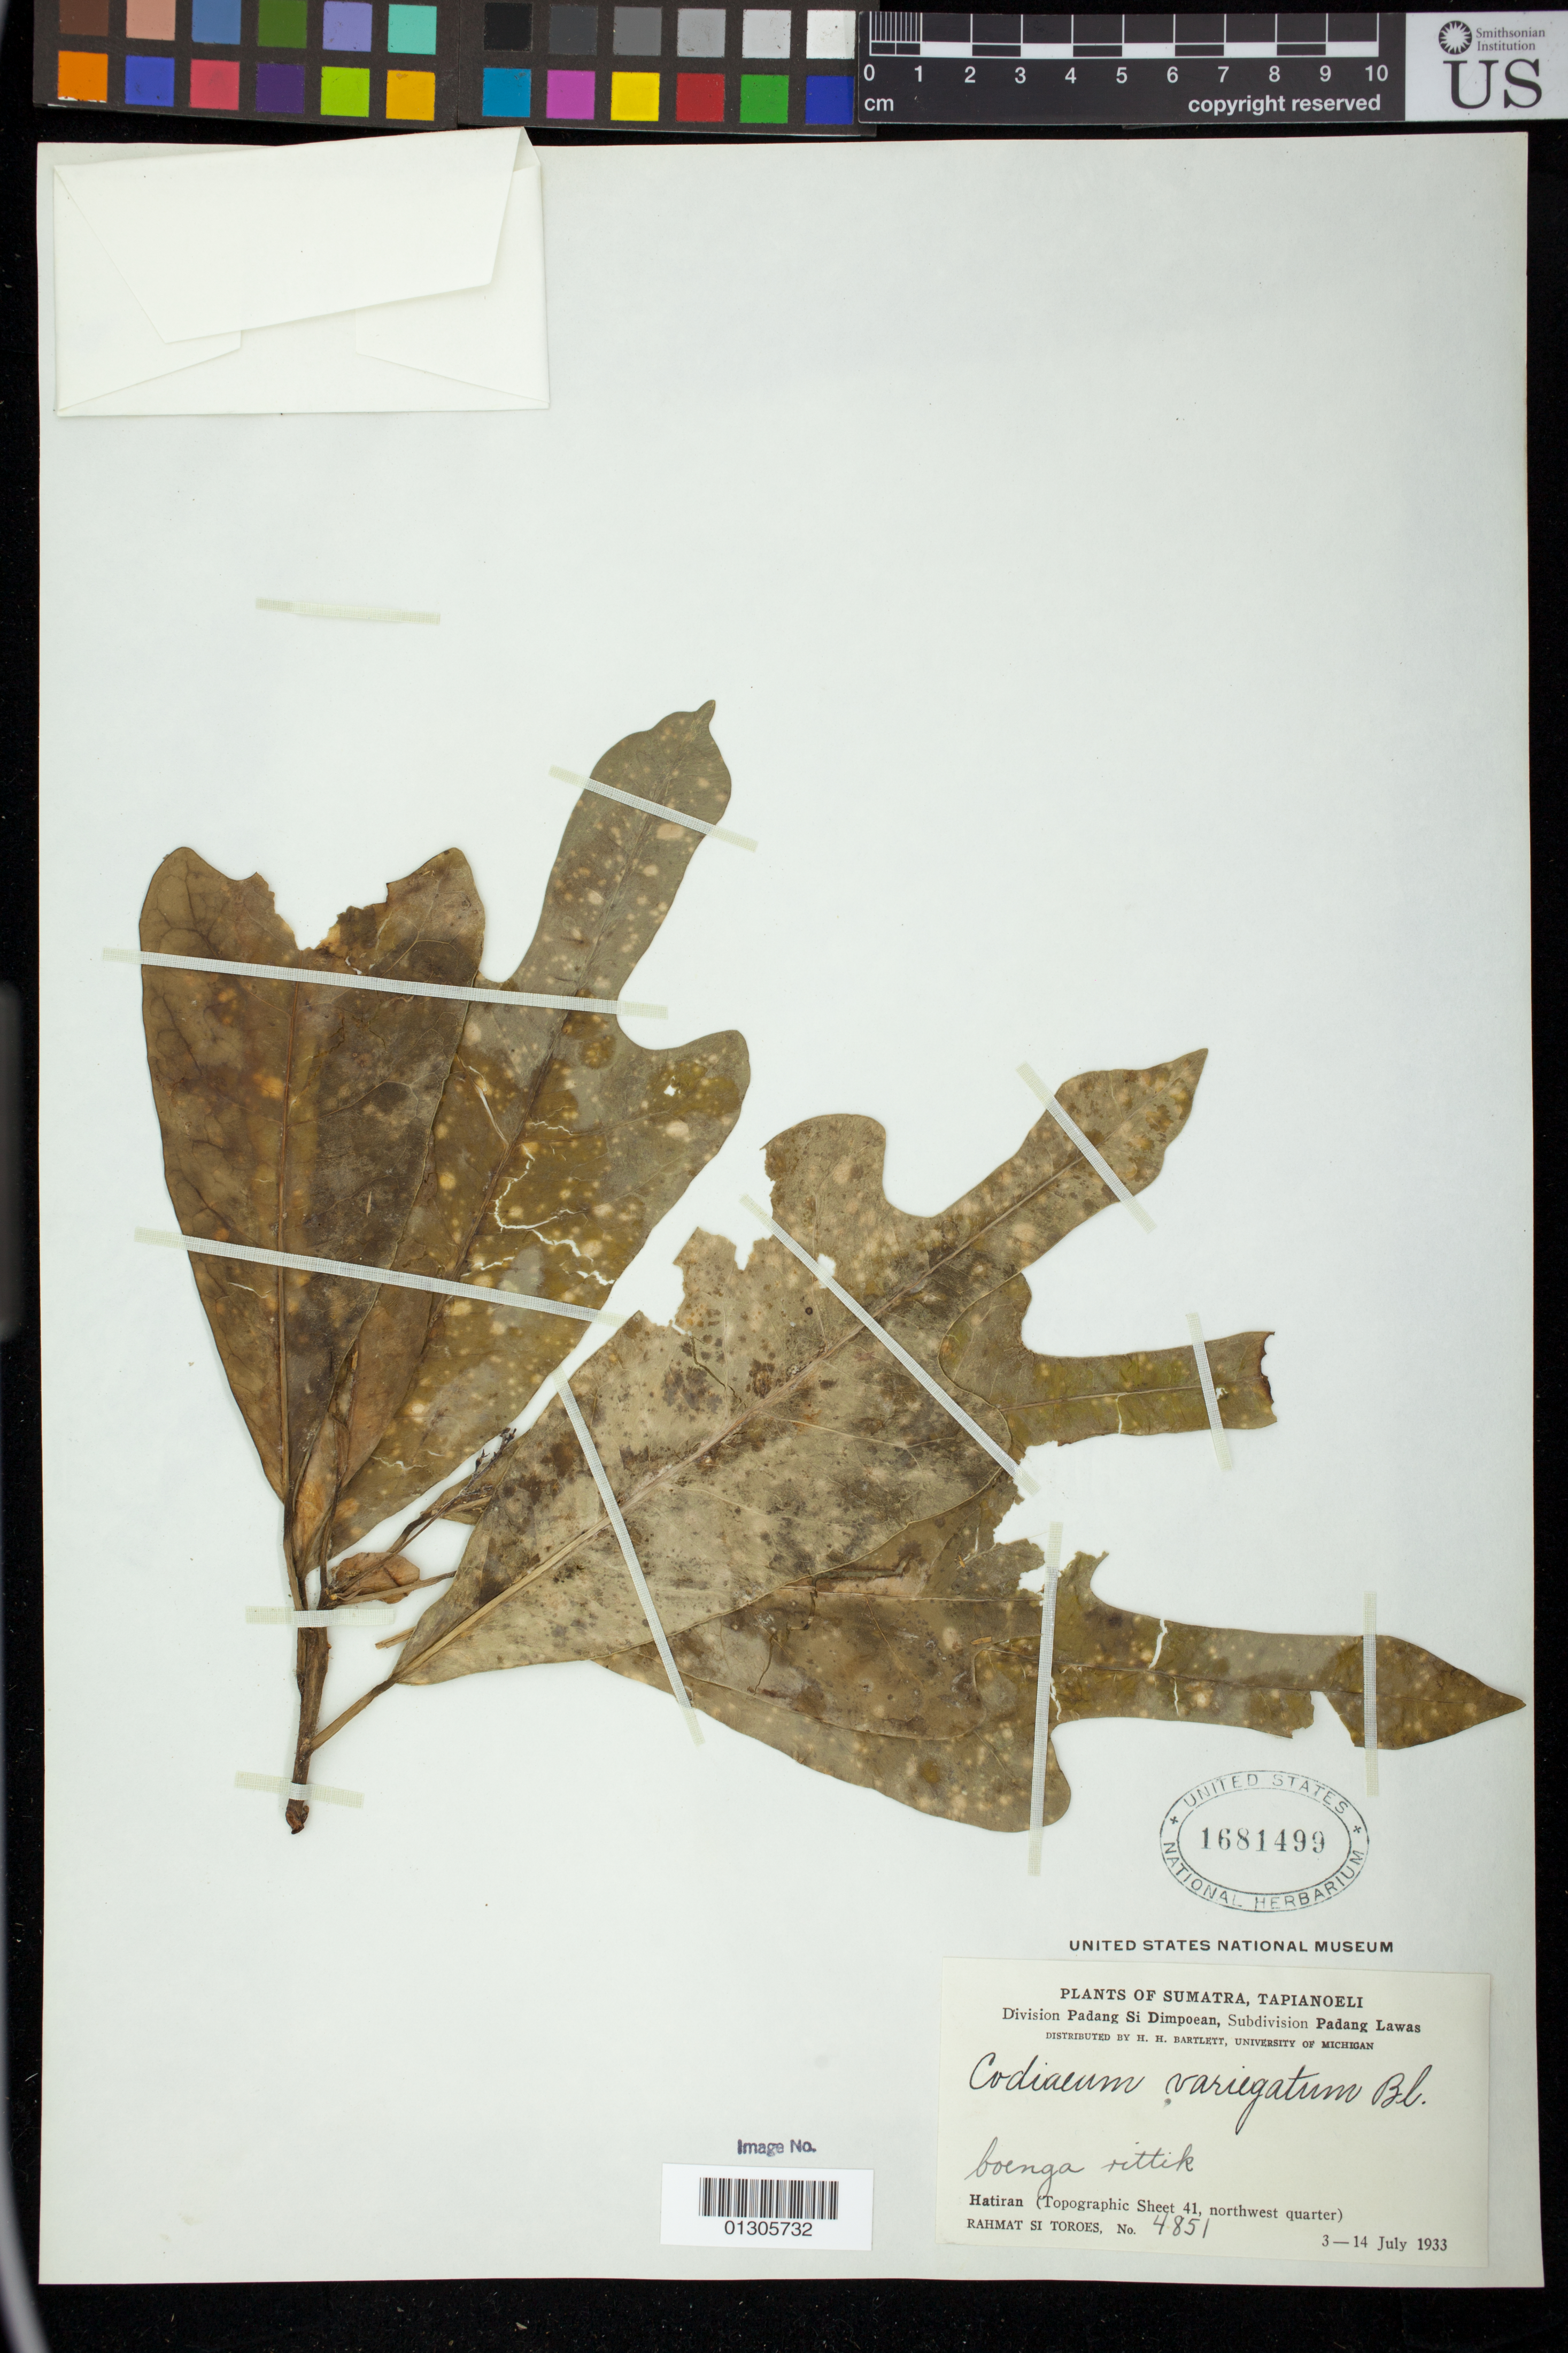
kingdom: Plantae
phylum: Tracheophyta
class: Magnoliopsida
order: Malpighiales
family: Euphorbiaceae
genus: Codiaeum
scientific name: Codiaeum variegatum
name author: (L.) Rumph. ex A. Juss.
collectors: Rahmat Si Boeea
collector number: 4851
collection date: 1933-07-03/1933-07-14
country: Indonesia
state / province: Sumatra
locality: Padang Lawas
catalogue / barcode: US 1681499